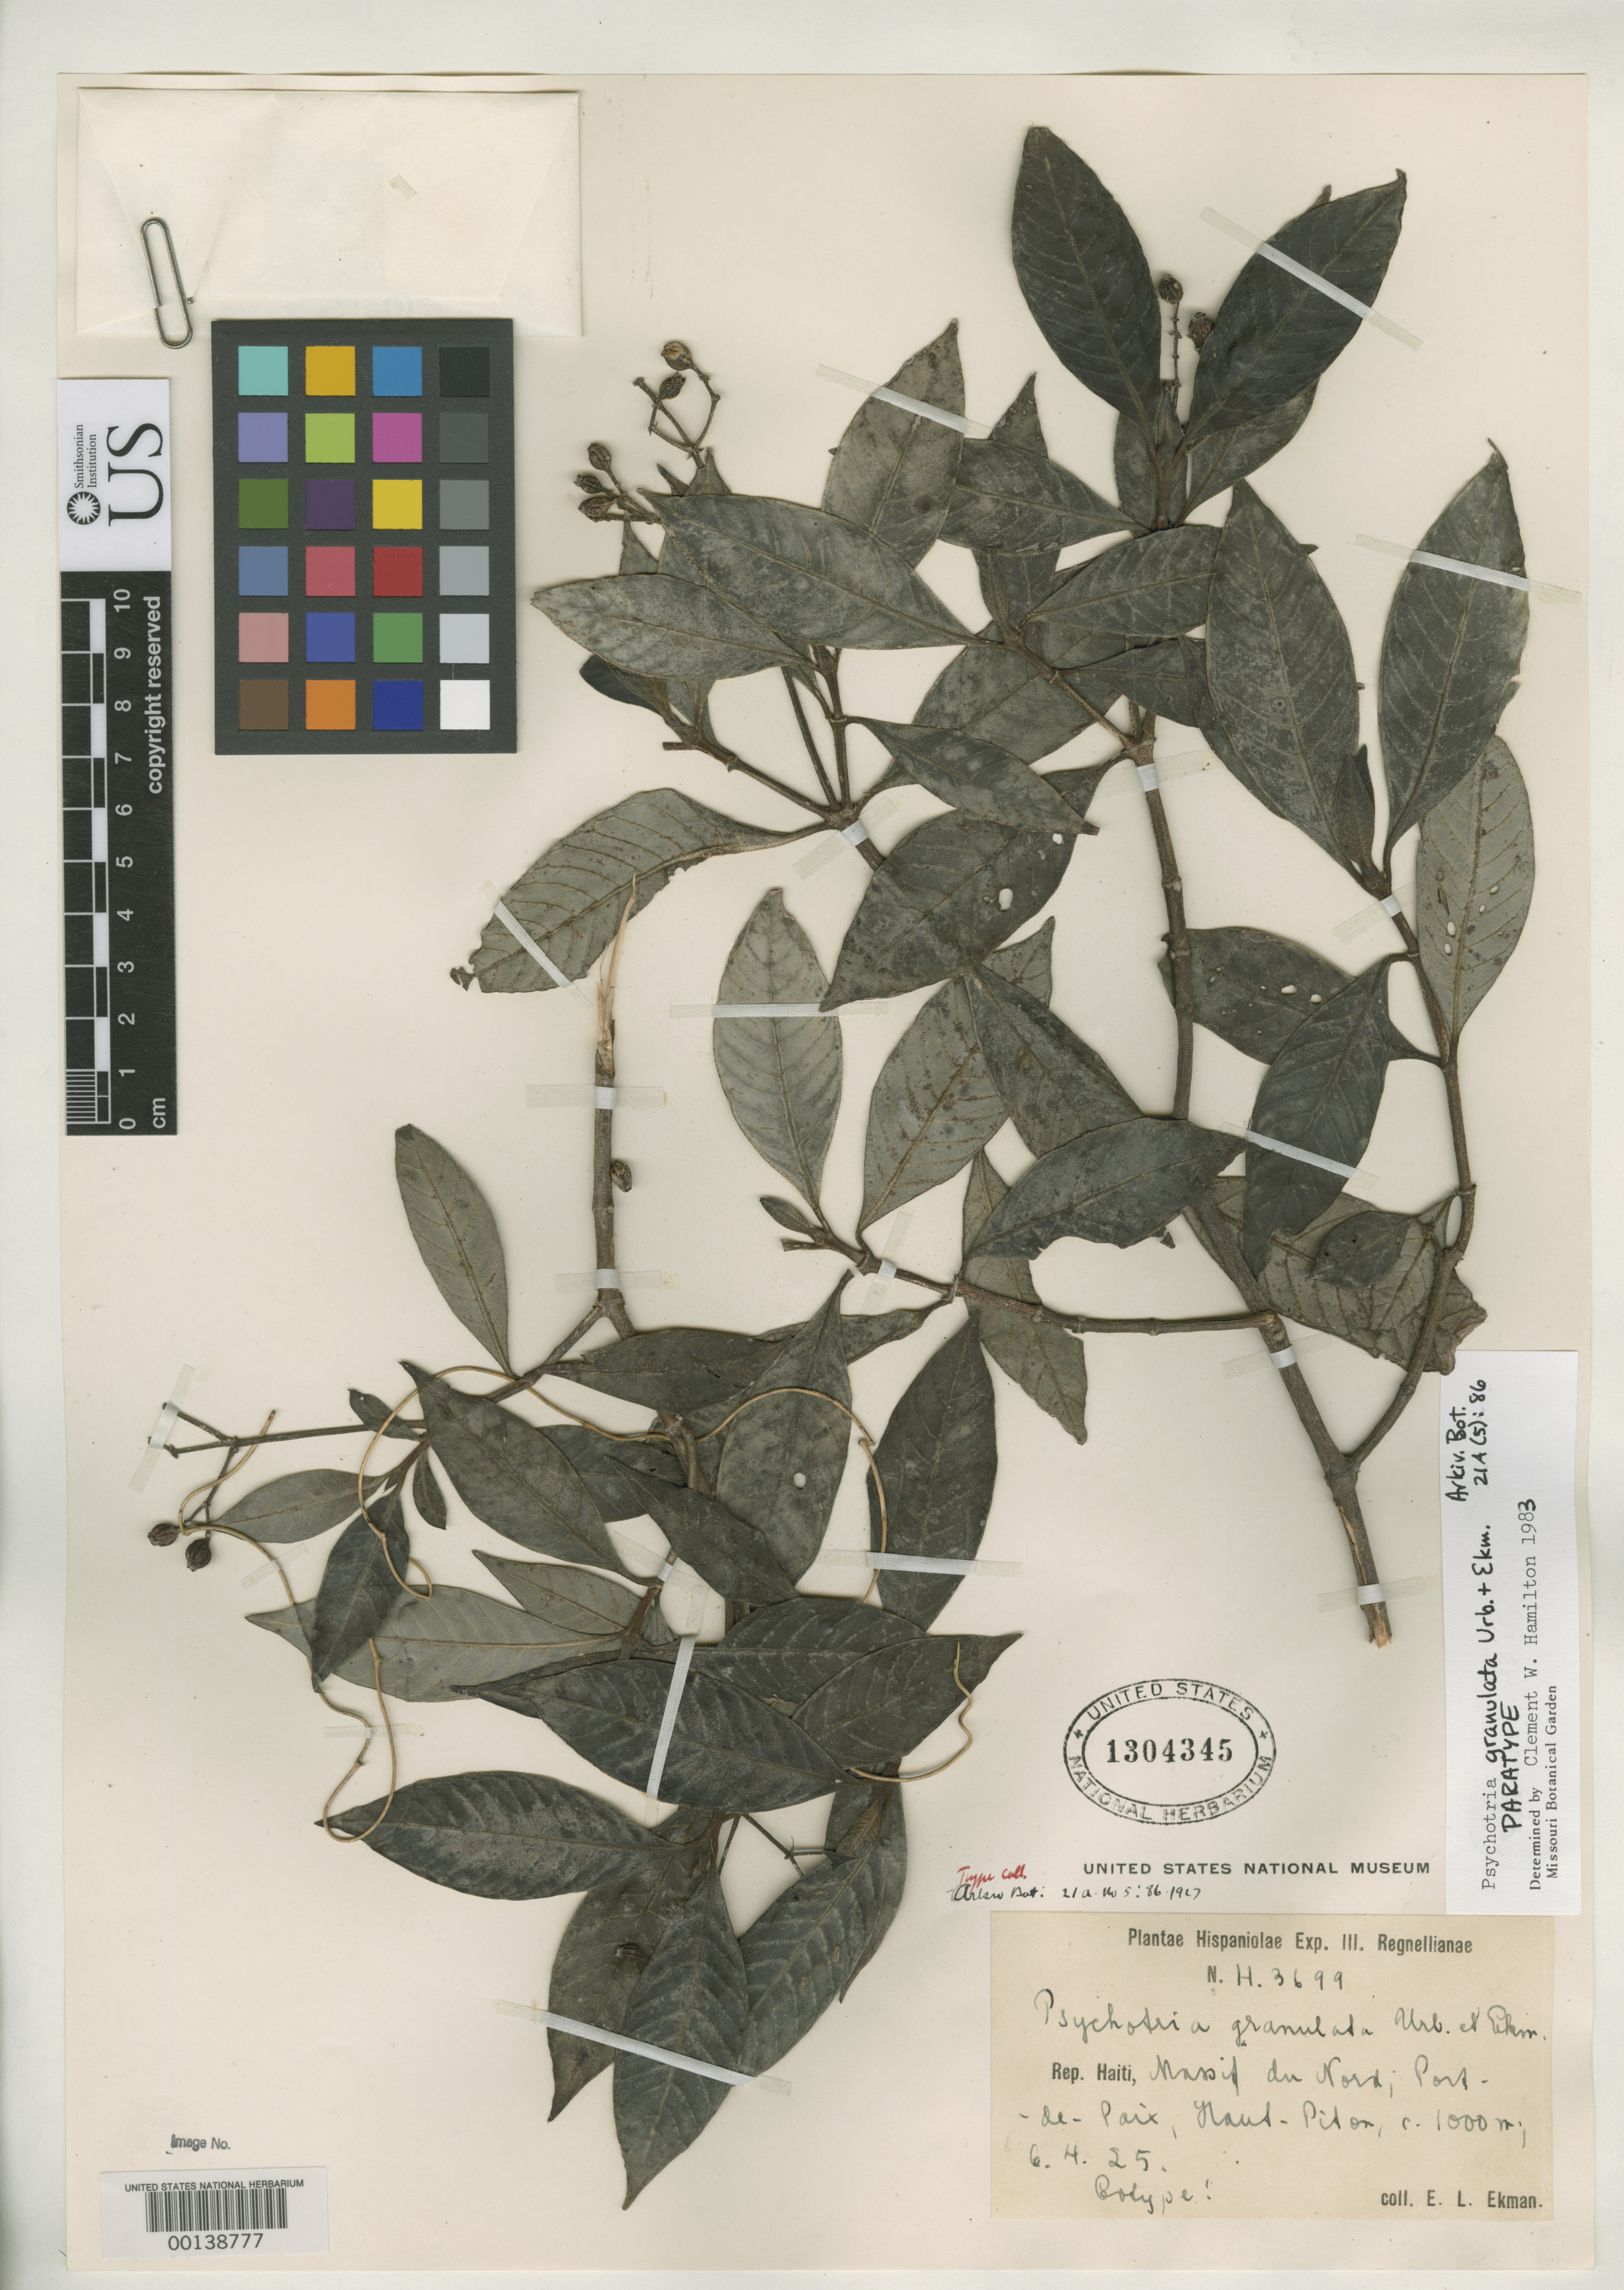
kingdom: Plantae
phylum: Tracheophyta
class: Magnoliopsida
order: Gentianales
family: Rubiaceae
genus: Psychotria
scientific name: Psychotria granulata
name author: Urb. & Ekman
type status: Paratype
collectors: E. L. Ekman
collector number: H 3699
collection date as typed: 06 Apr 1925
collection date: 1925-04-06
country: Haiti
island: Hispaniola Island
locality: Massif du Nord, Port-au-Paix, Haut Piton.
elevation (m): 1000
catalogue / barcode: US 1304345